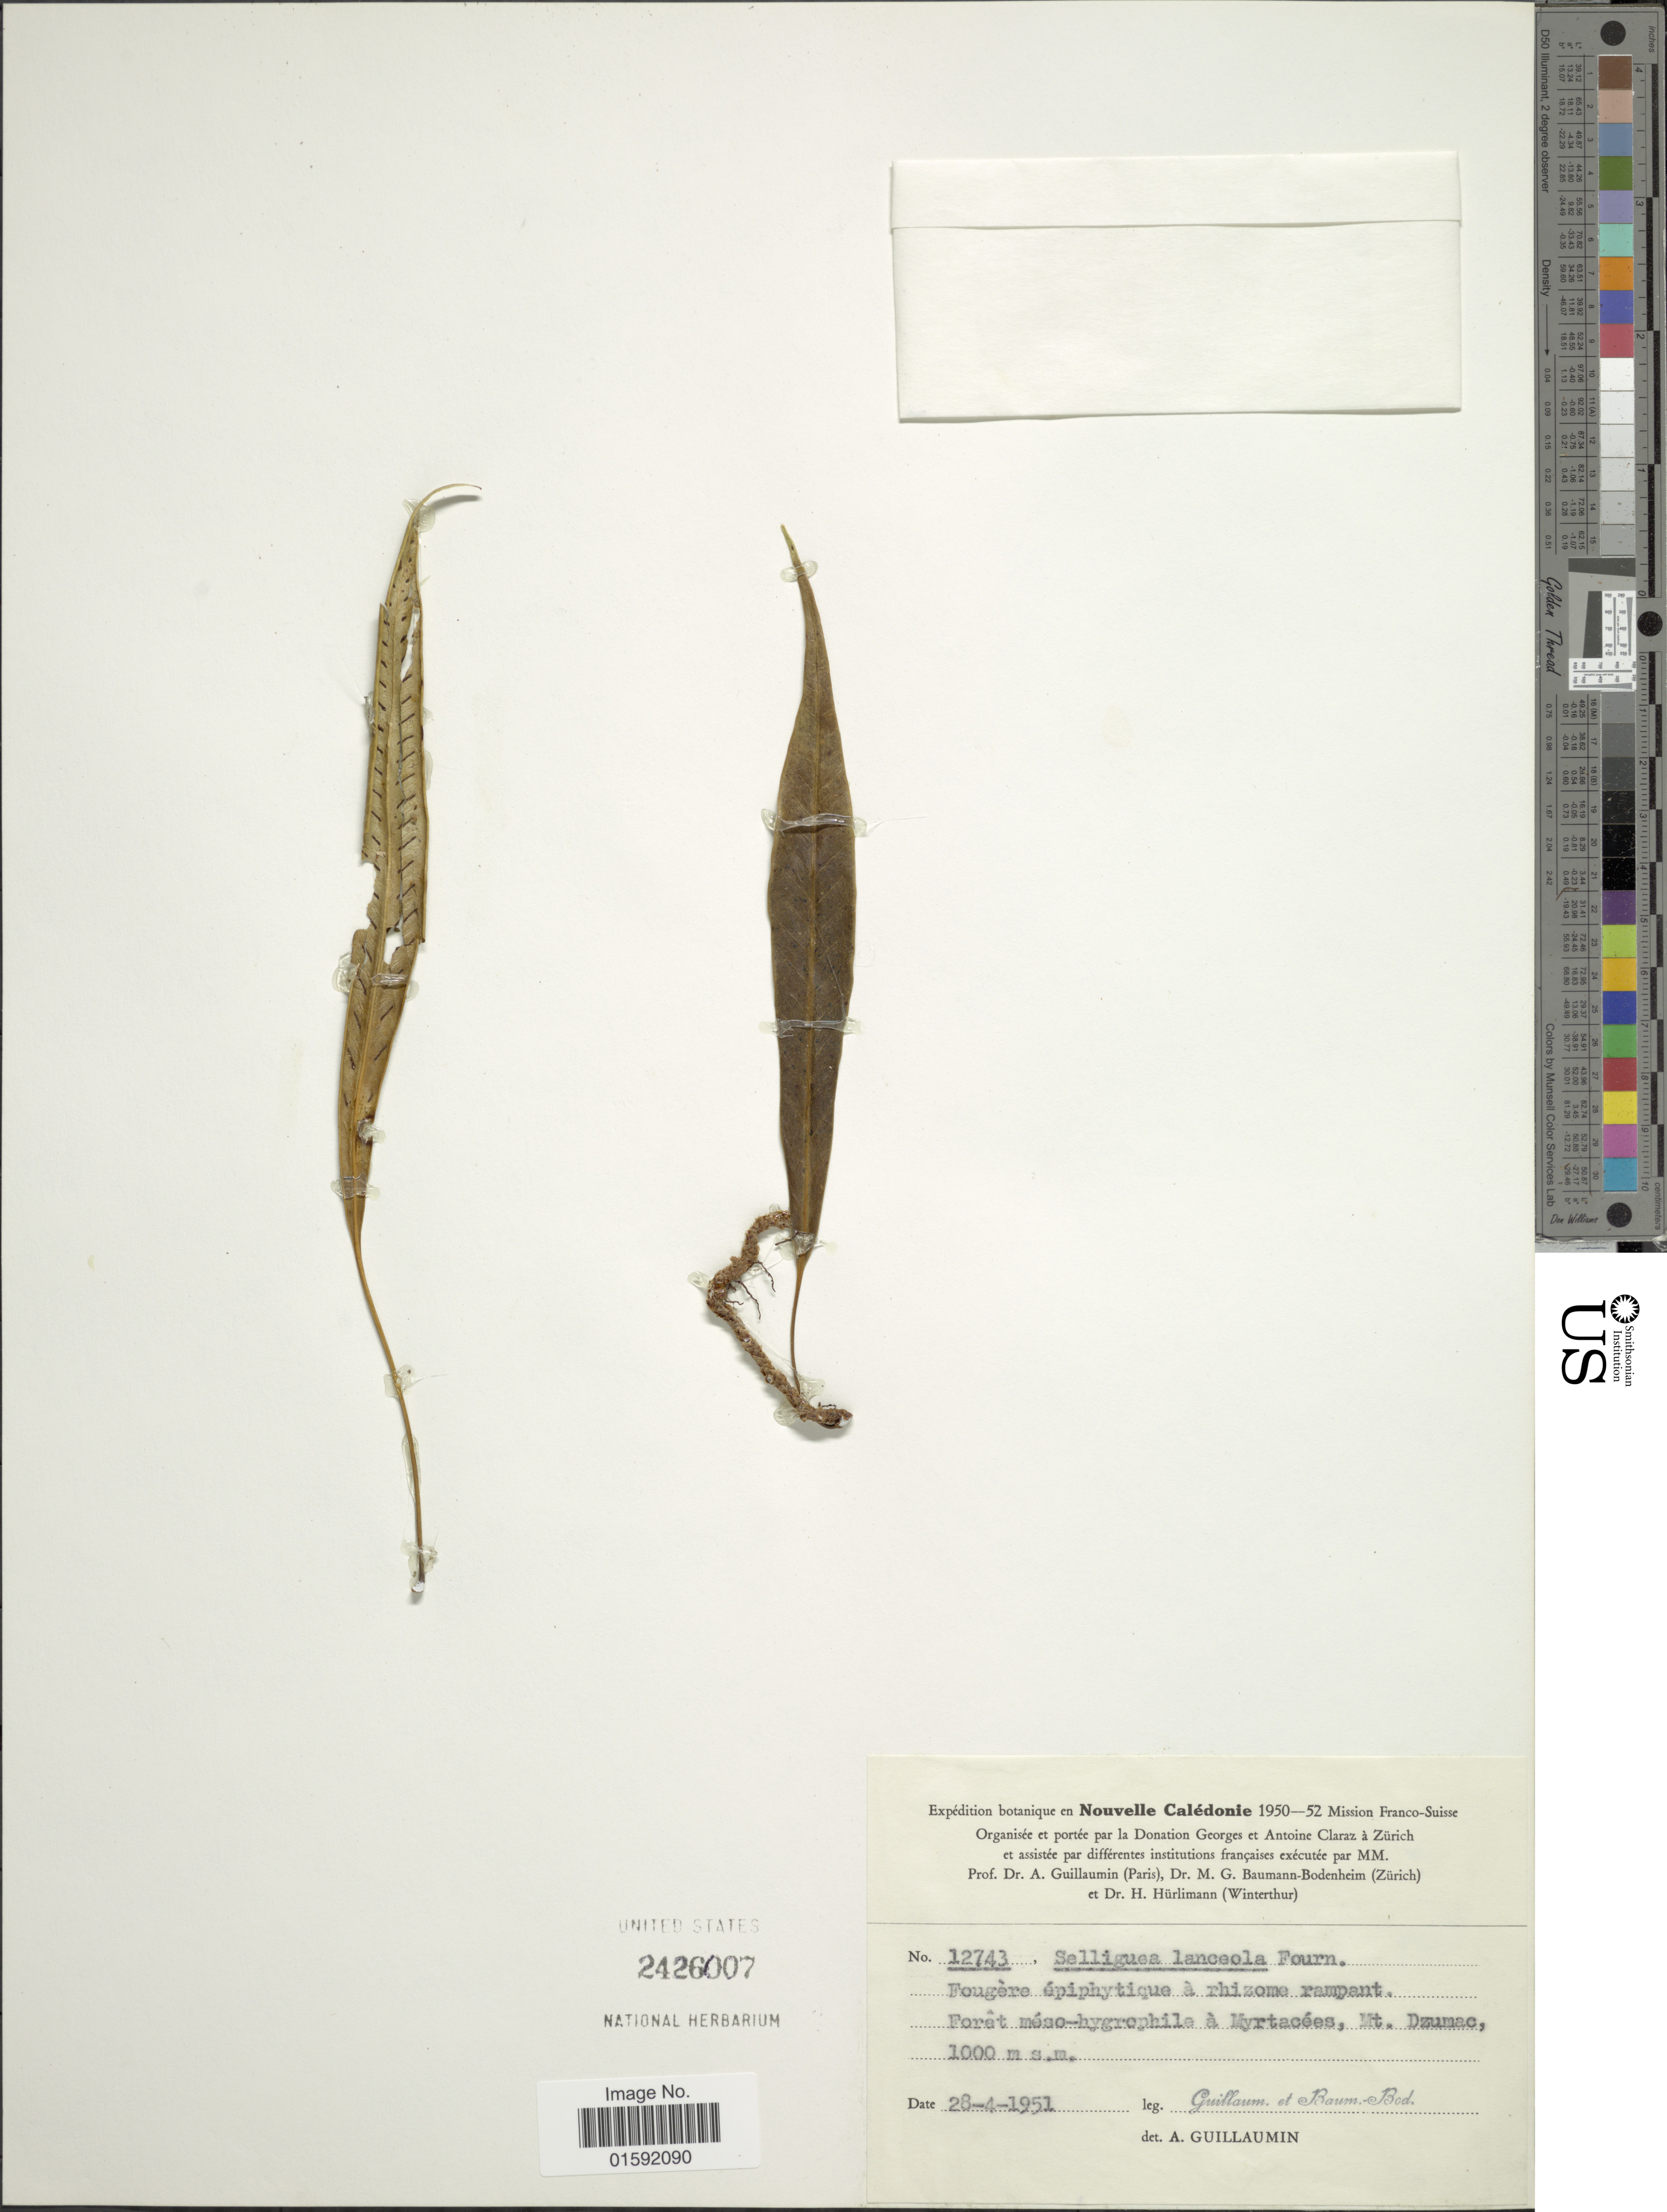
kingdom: Plantae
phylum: Tracheophyta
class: Polypodiopsida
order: Polypodiales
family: Polypodiaceae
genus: Selliguea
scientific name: Selliguea lanceola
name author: (Mett.) E. Fourn.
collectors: A. Guillaumin & M. G. Baumann-Bodenheim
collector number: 12743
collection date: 1951-04-28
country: New Caledonia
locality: Foret meso-hygrophile a Myrtacees, Mt. Dzumac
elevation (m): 1000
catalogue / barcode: US 2426007